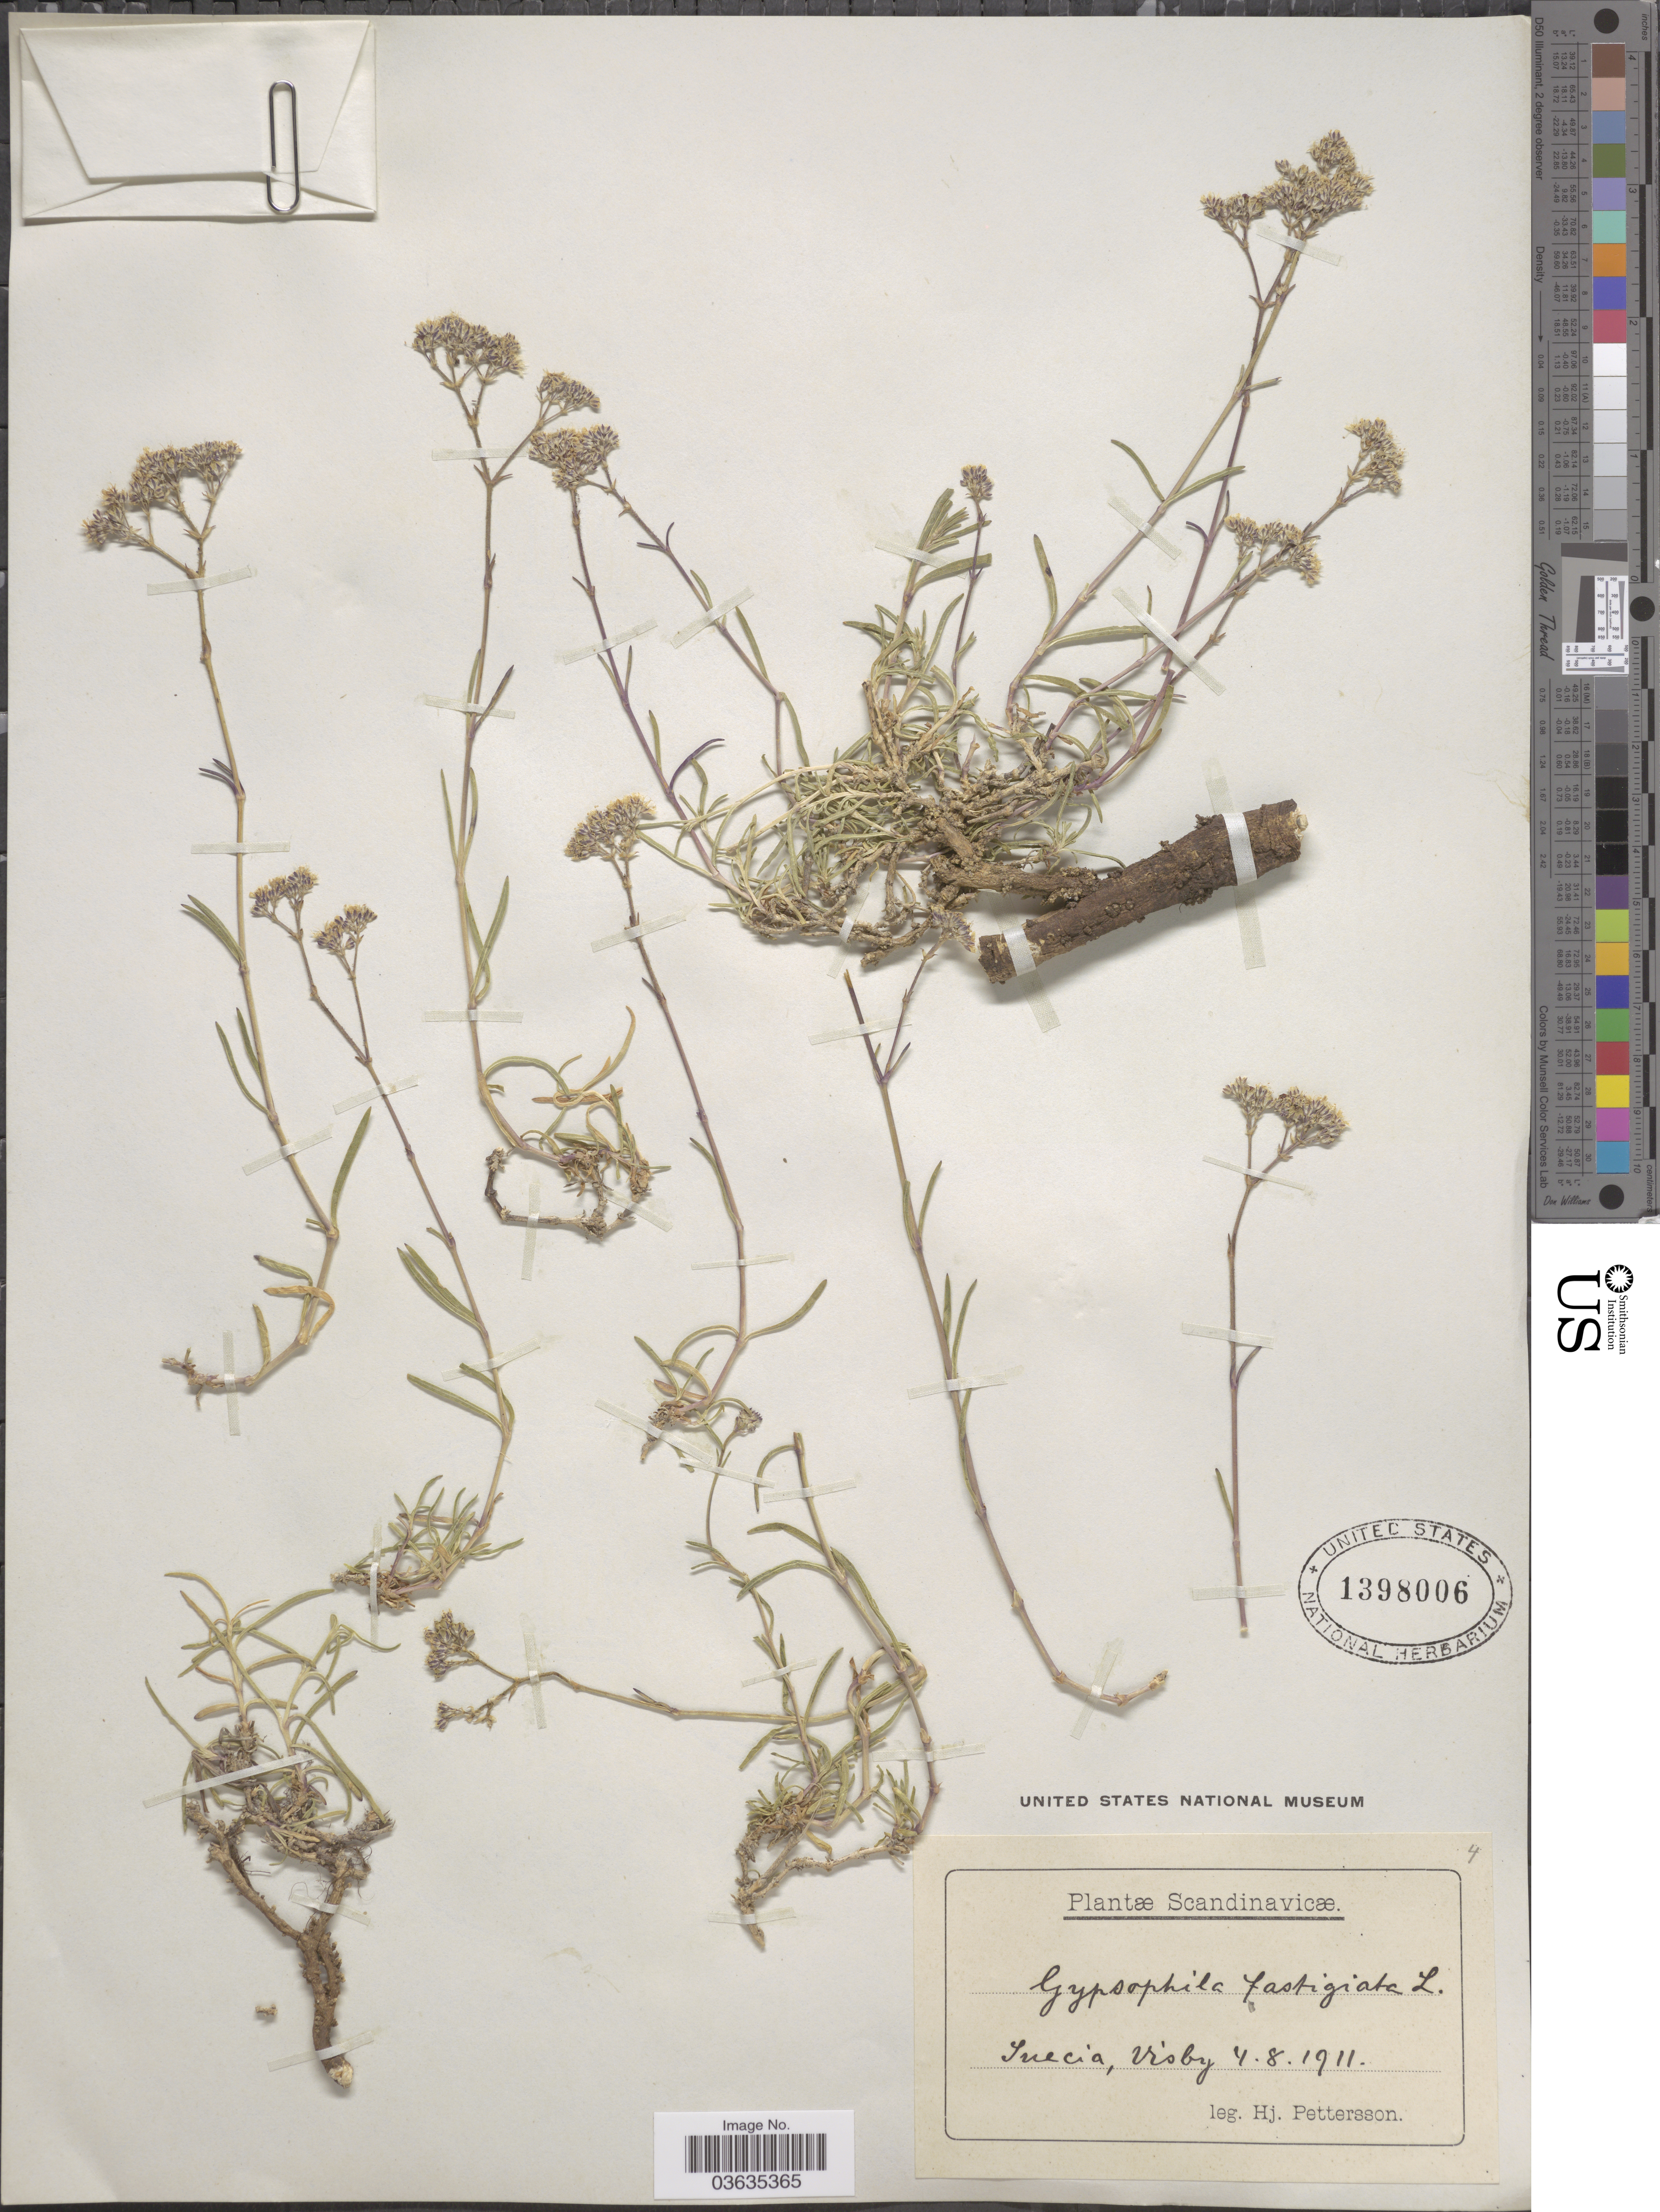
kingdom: Plantae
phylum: Tracheophyta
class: Magnoliopsida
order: Caryophyllales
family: Caryophyllaceae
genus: Gypsophila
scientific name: Gypsophila fastigiata var. fastigiata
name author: L.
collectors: H. Pettersson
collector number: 4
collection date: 1911-08-04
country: Sweden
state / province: Gotland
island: Gotland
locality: Scandinavicæ. Suecia, Visby.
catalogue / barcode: US 1398006